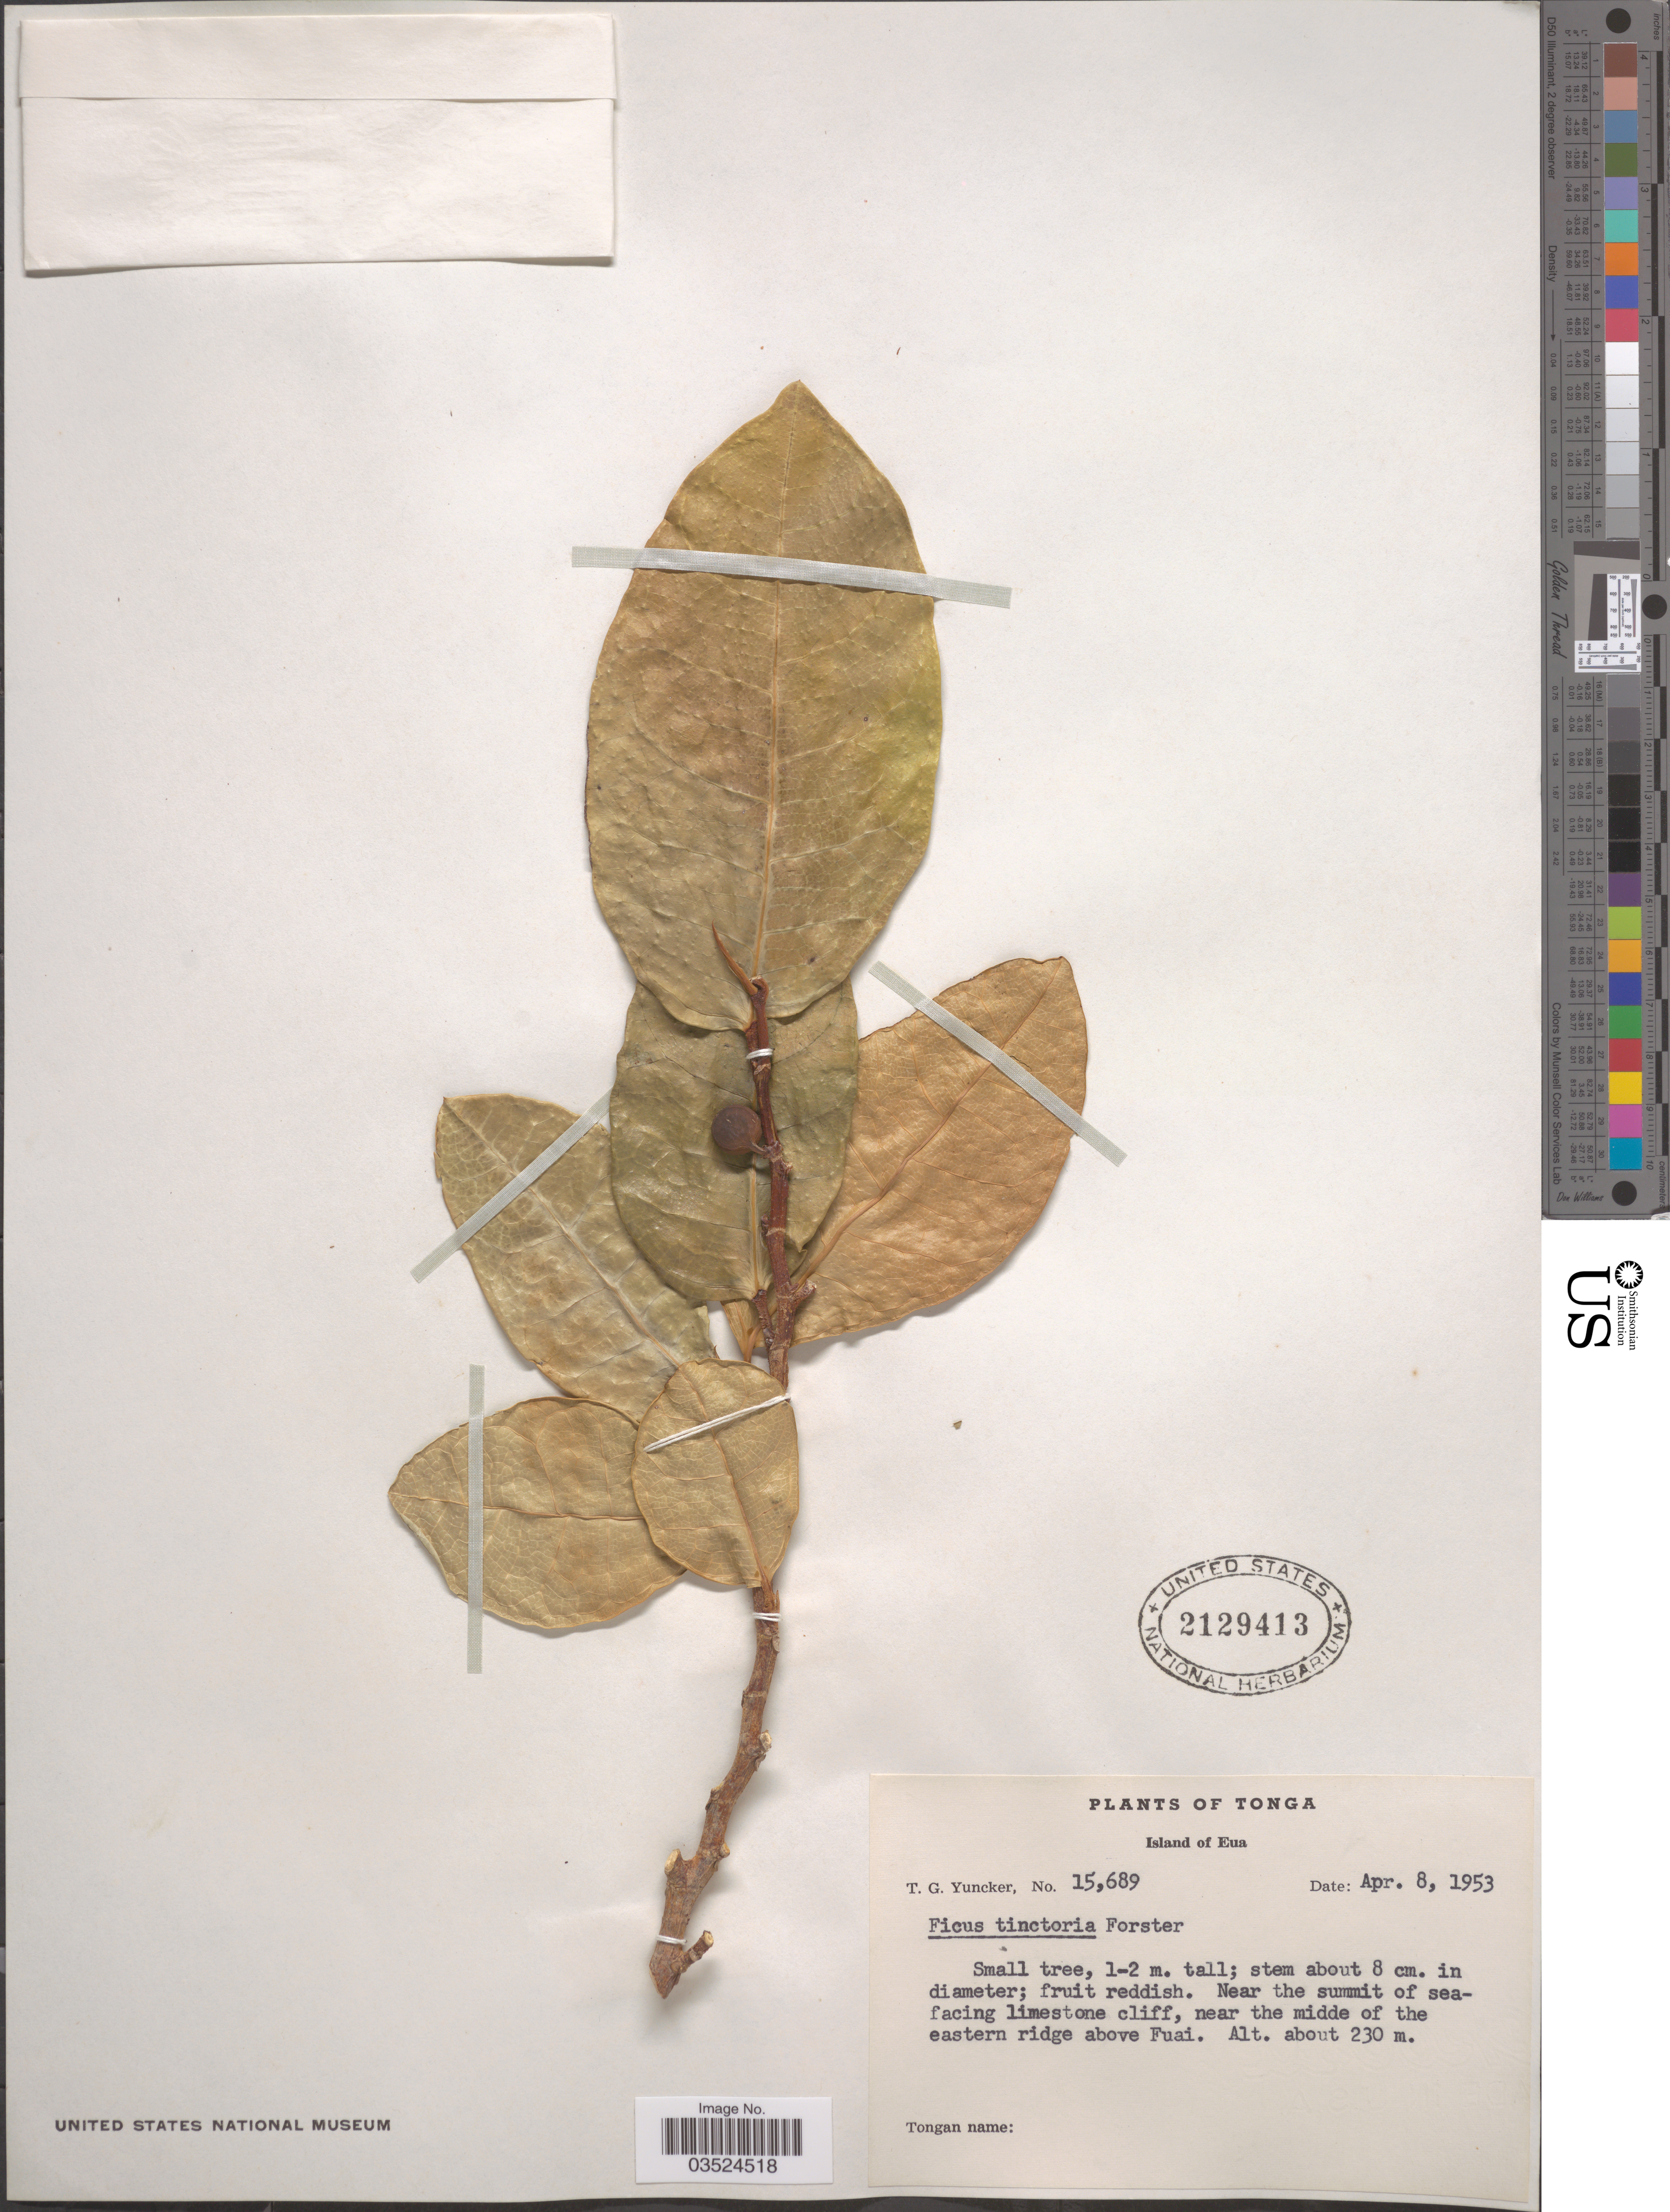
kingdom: Plantae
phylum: Tracheophyta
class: Magnoliopsida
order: Rosales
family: Moraceae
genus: Ficus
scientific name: Ficus tinctoria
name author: G. Forst.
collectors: T. G. Yuncker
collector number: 15689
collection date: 1953-04-08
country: Tonga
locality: Island of Eua. Near the summit of sea-facing limestone cliff, near the midde of the eastern ridge above Fuai.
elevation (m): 230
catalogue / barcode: US 2129413